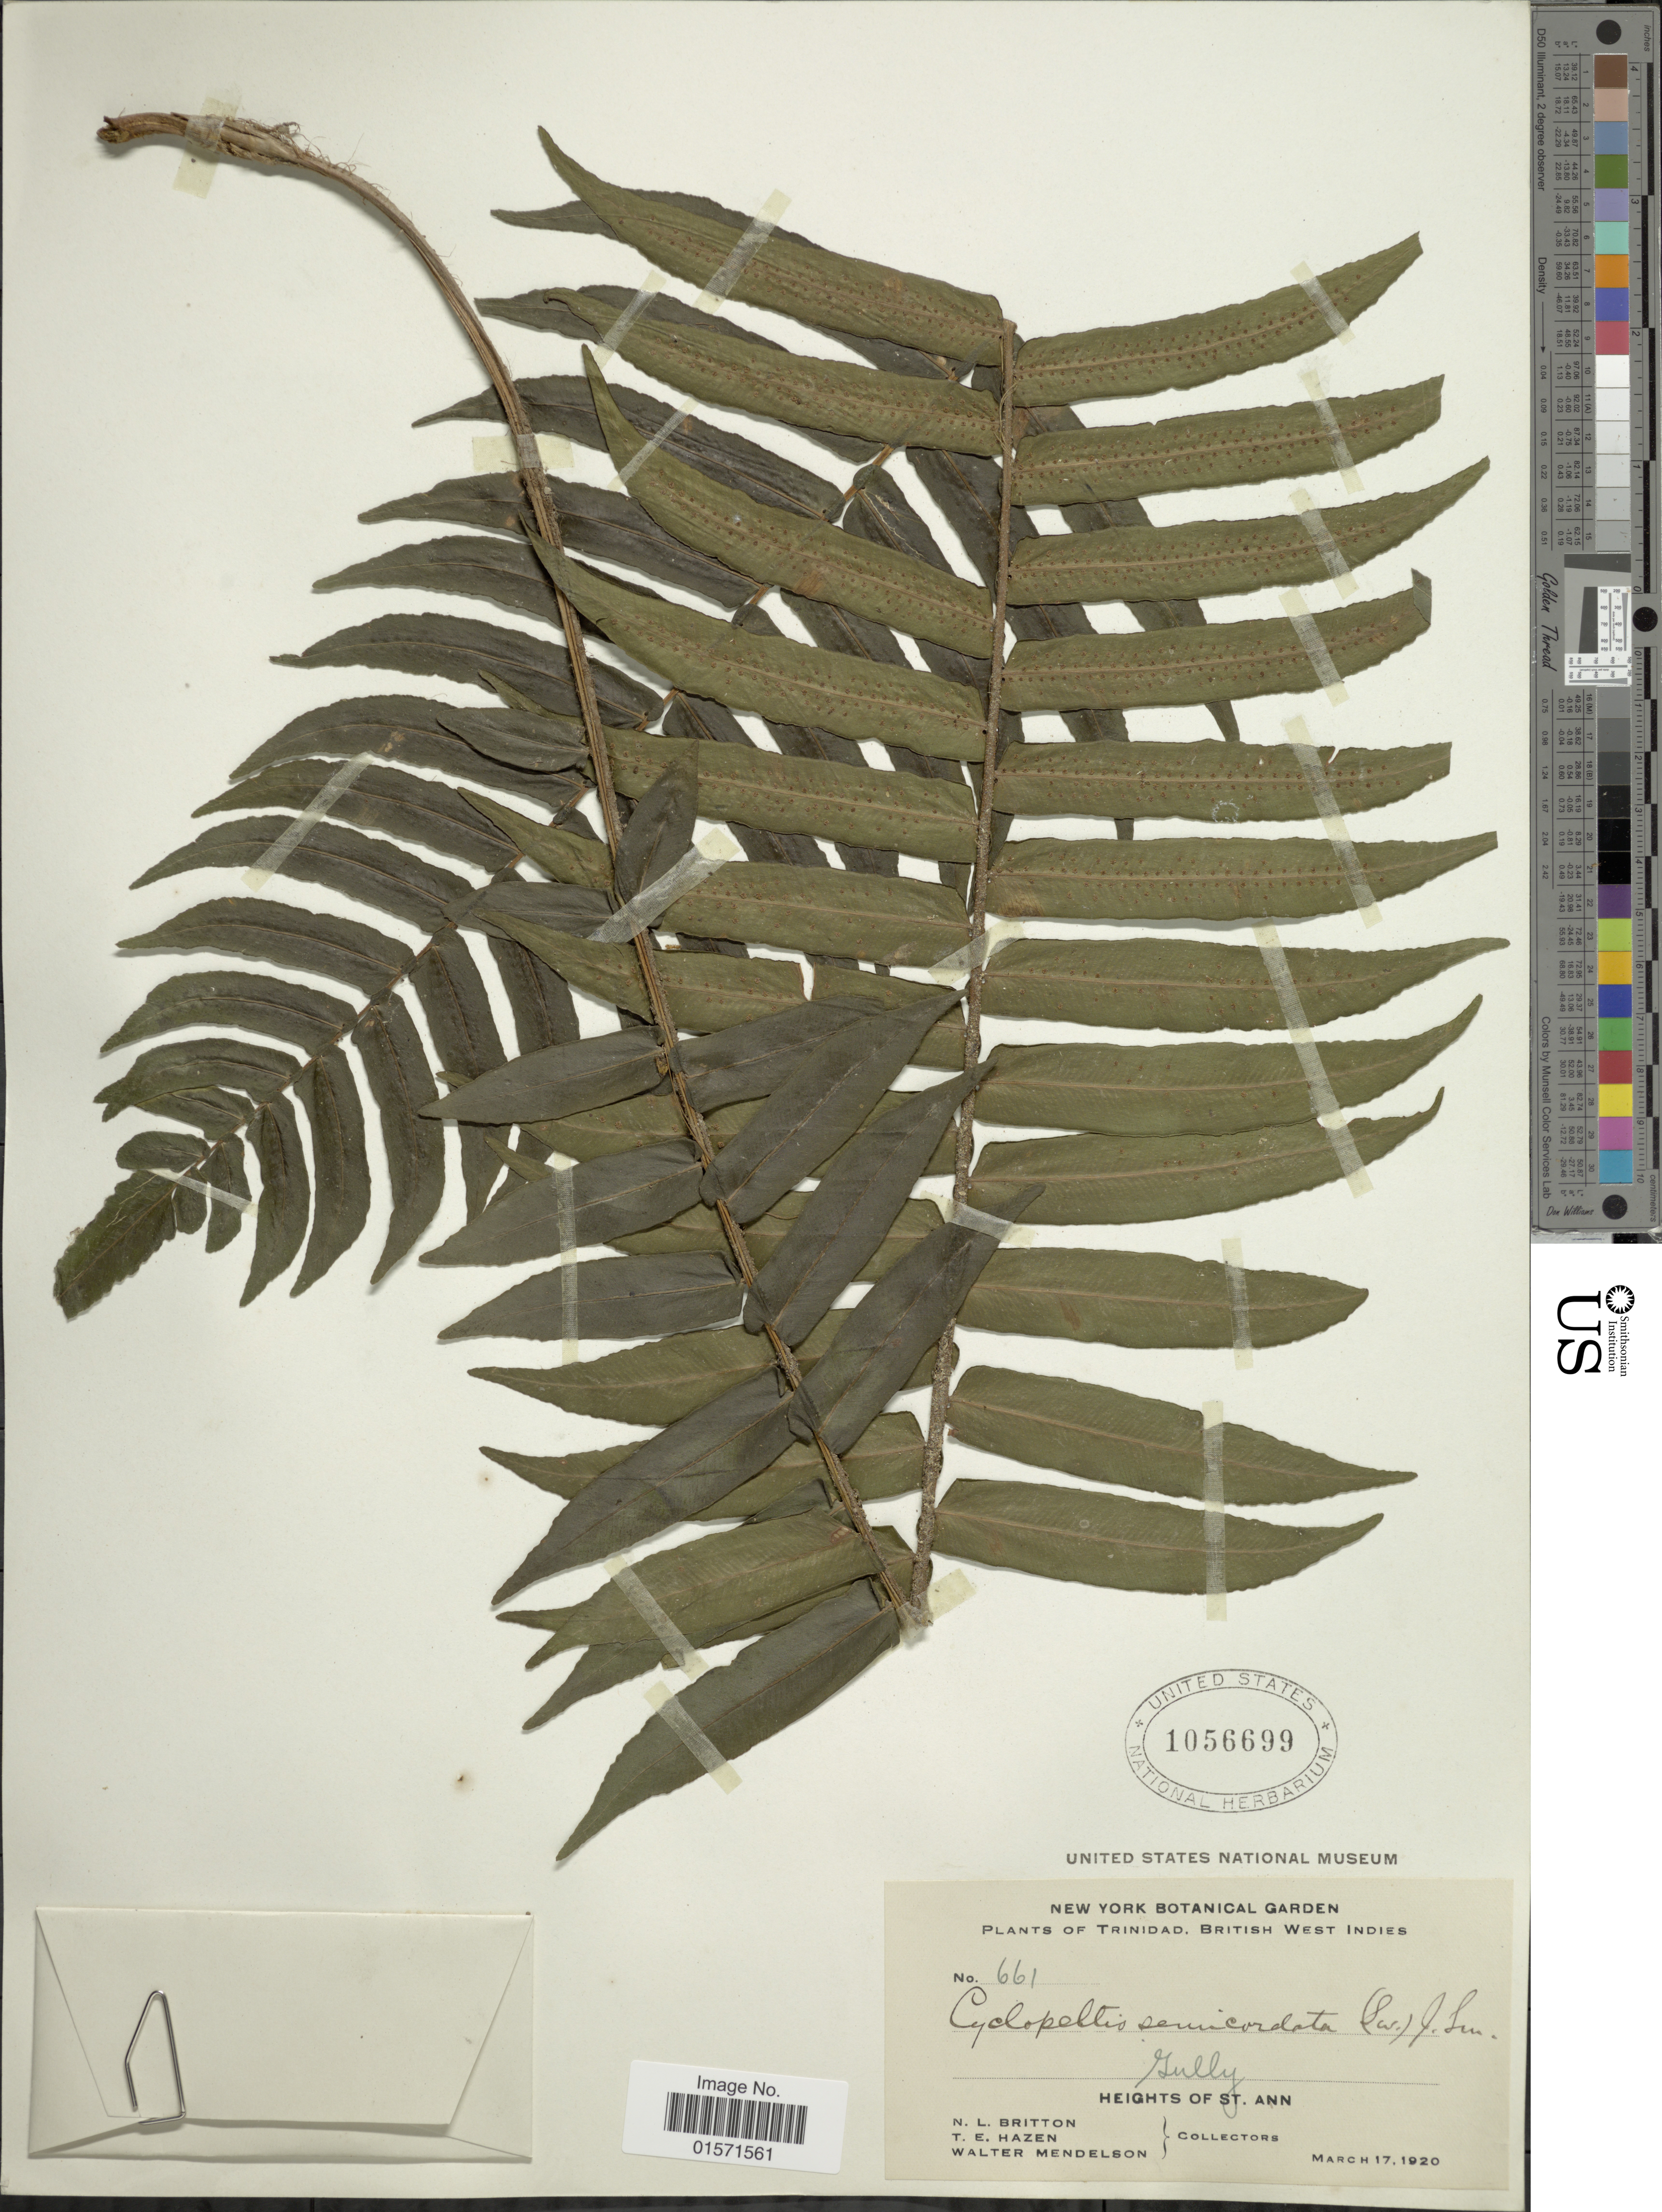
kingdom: Plantae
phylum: Tracheophyta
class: Polypodiopsida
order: Polypodiales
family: Lomariopsidaceae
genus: Cyclopeltis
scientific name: Cyclopeltis semicordata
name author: (Sw.) J. Sm.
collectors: N. Britton, T. E. Hazen & W. Mendelson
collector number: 661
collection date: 1920-03-17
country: Trinidad and Tobago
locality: Plants of Trinidad, British West Indies. Heights of St. Ann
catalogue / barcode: US 1056699